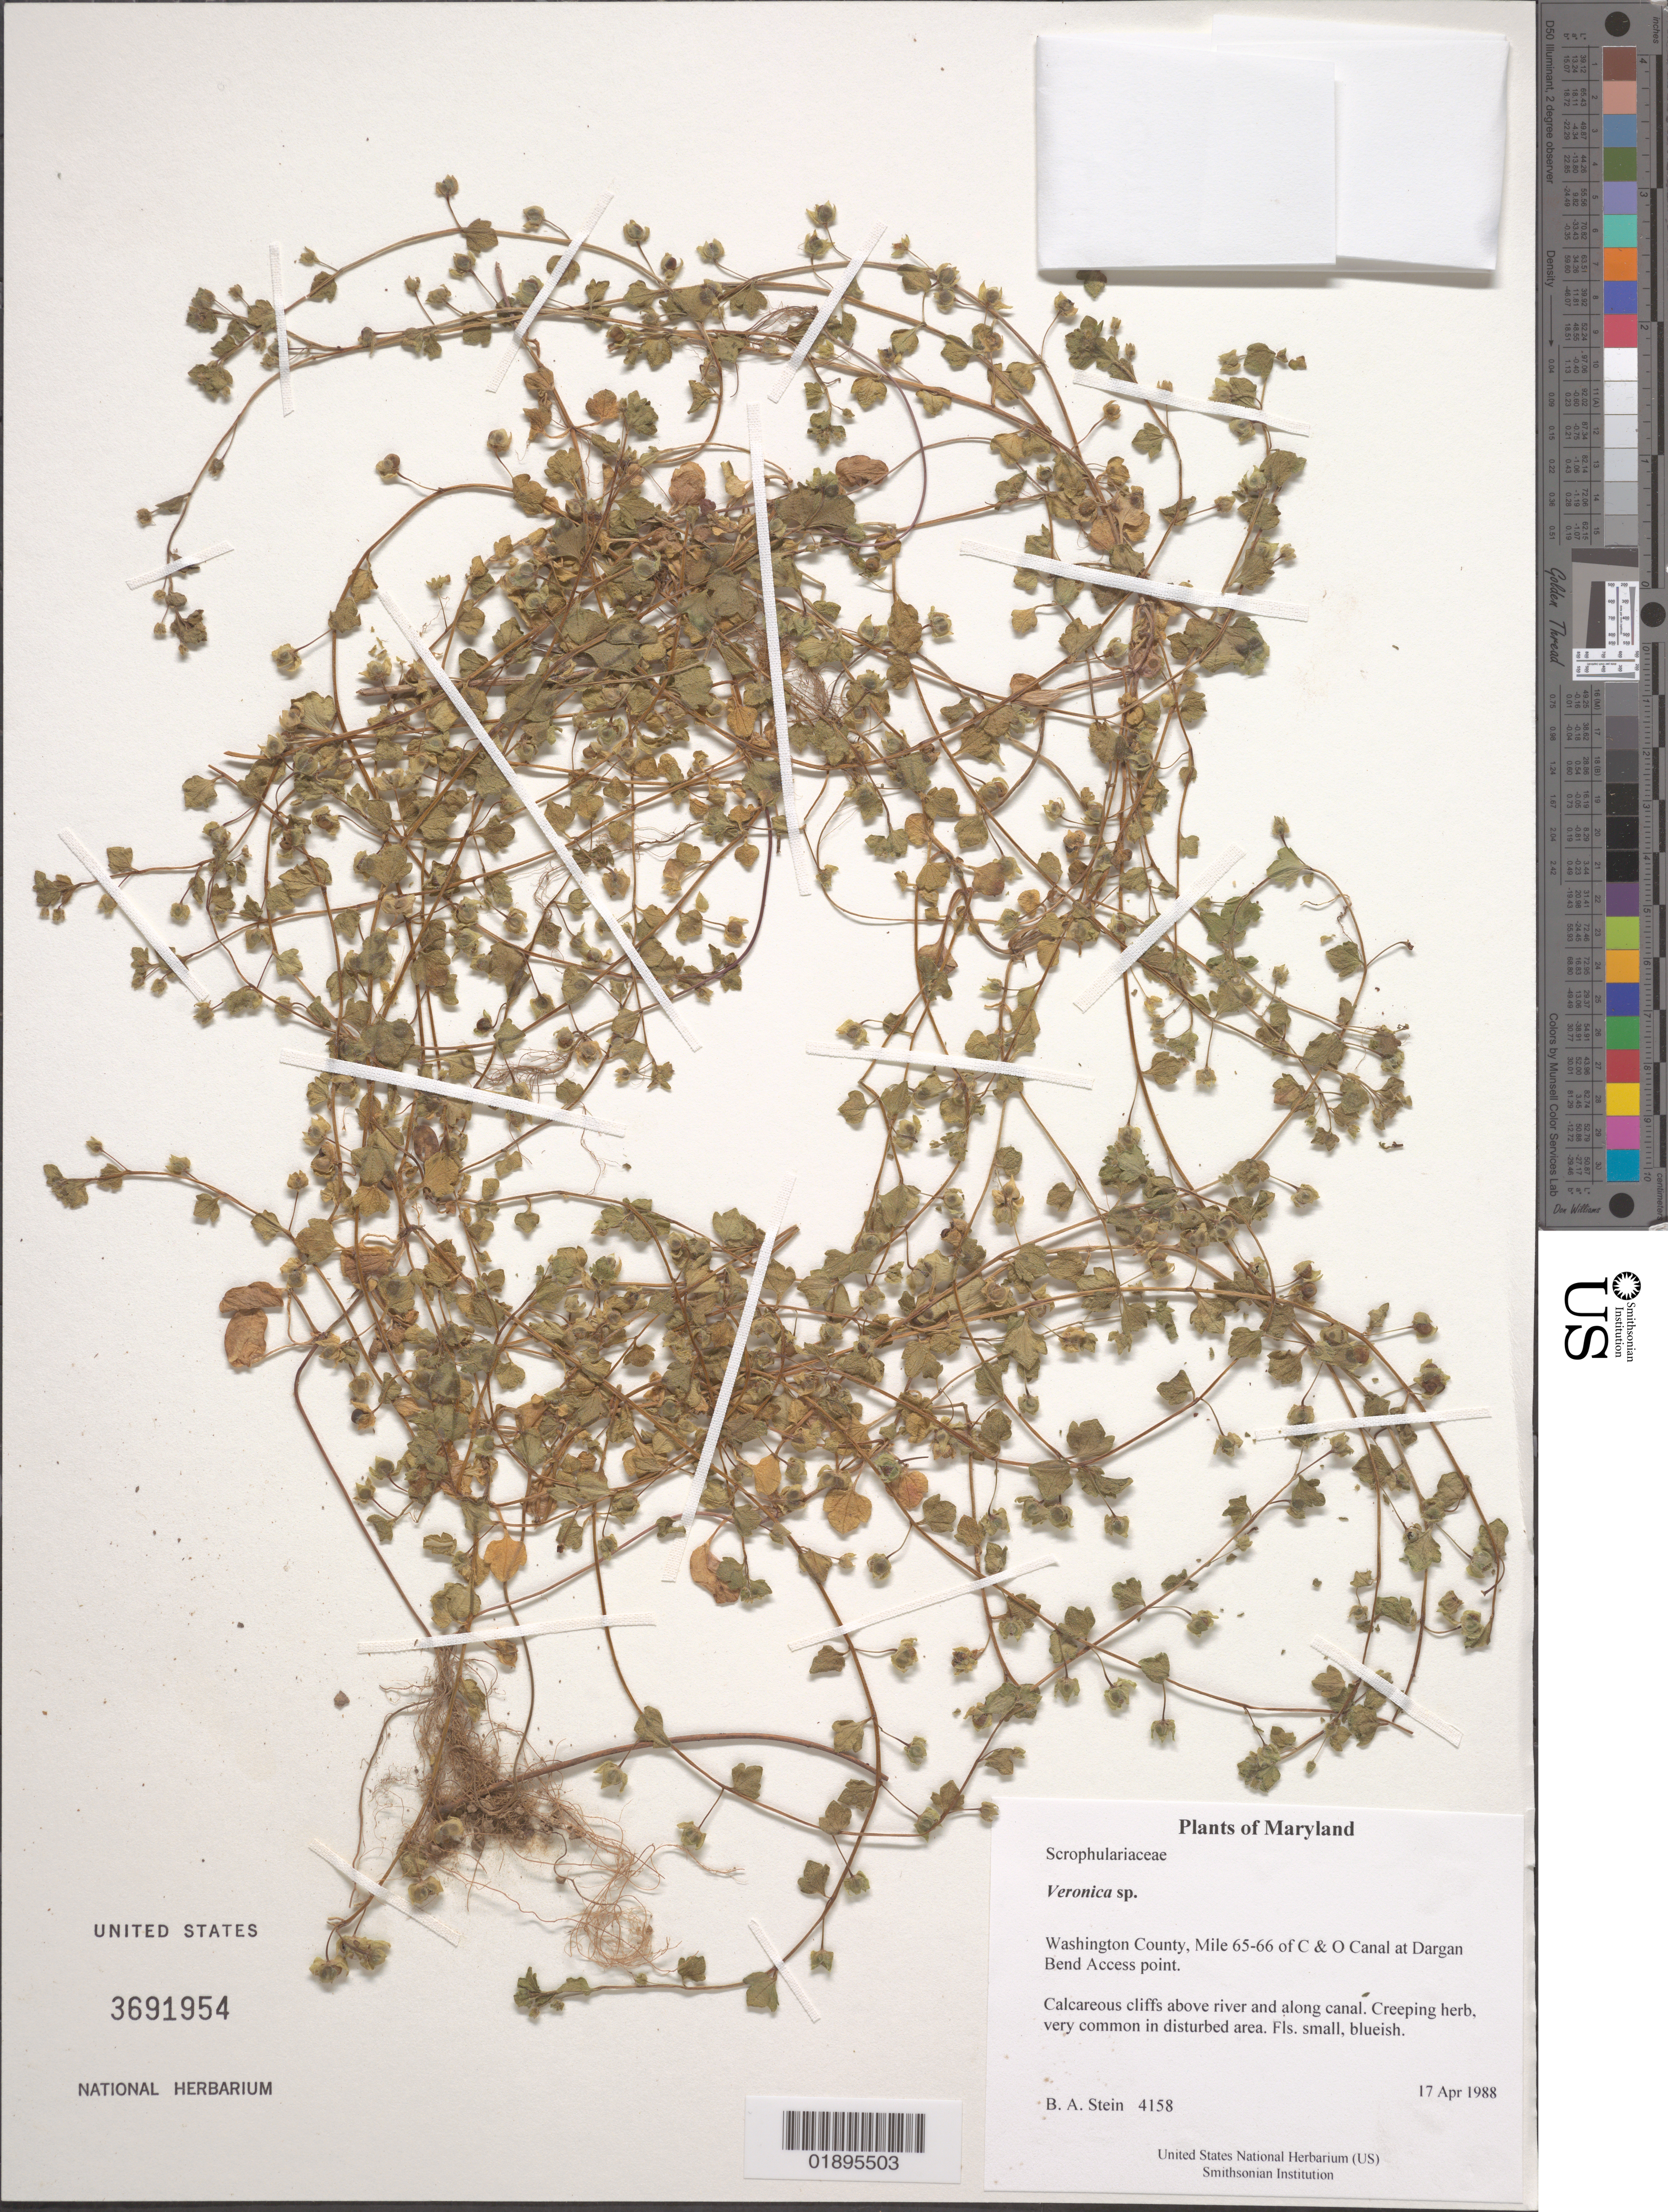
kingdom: Plantae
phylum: Tracheophyta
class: Magnoliopsida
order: Lamiales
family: Plantaginaceae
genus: Veronica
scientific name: Veronica hederifolia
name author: L.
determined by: Albach, Dirk C.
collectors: B. A. Stein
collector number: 4158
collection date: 1988-04-17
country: United States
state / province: Maryland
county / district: Washington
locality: Mile 65-66 of C & O Canal at Dargan Bend Access point.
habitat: Calcareous cliffs above river and along canal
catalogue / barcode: US 3691954